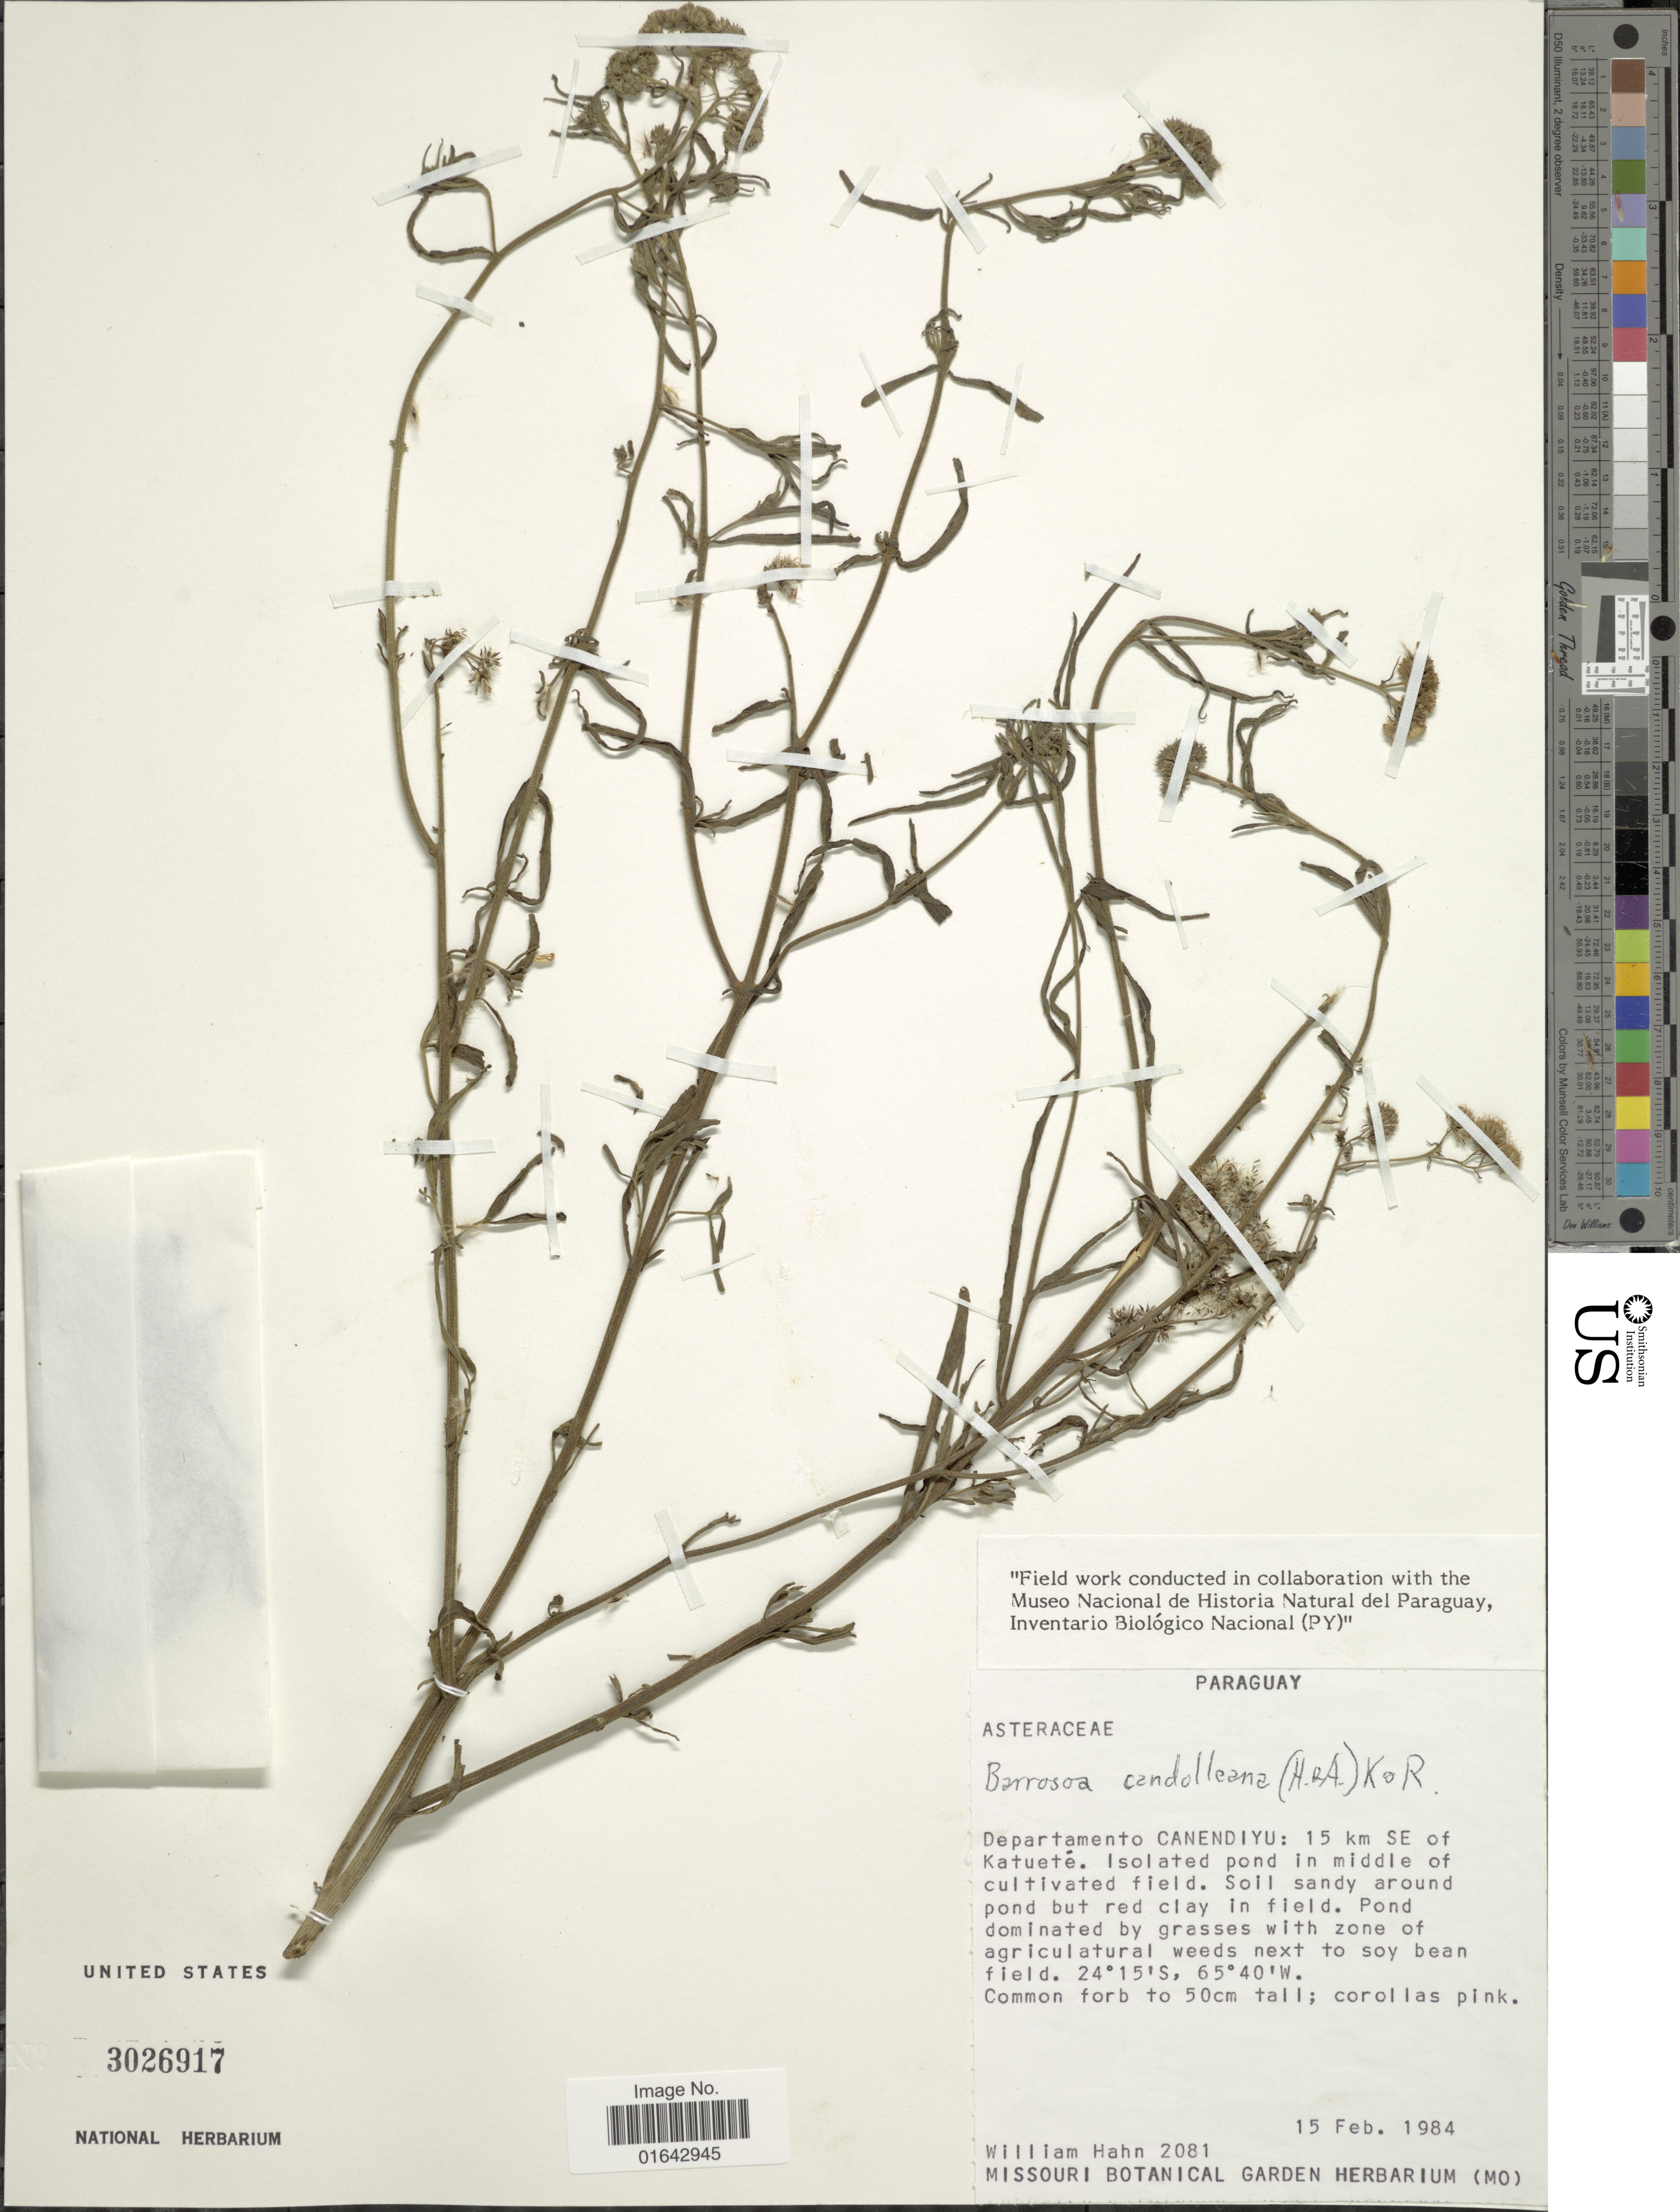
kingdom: Plantae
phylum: Tracheophyta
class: Magnoliopsida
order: Asterales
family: Asteraceae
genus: Barrosoa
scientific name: Barrosoa candolleana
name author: (Hook. & Arn.) R.M. King & H. Rob.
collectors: W. J. Hahn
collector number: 2081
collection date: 1984-02-15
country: Paraguay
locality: Departamento Canendiyu: 15 km SE of Katueté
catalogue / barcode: US 3026917